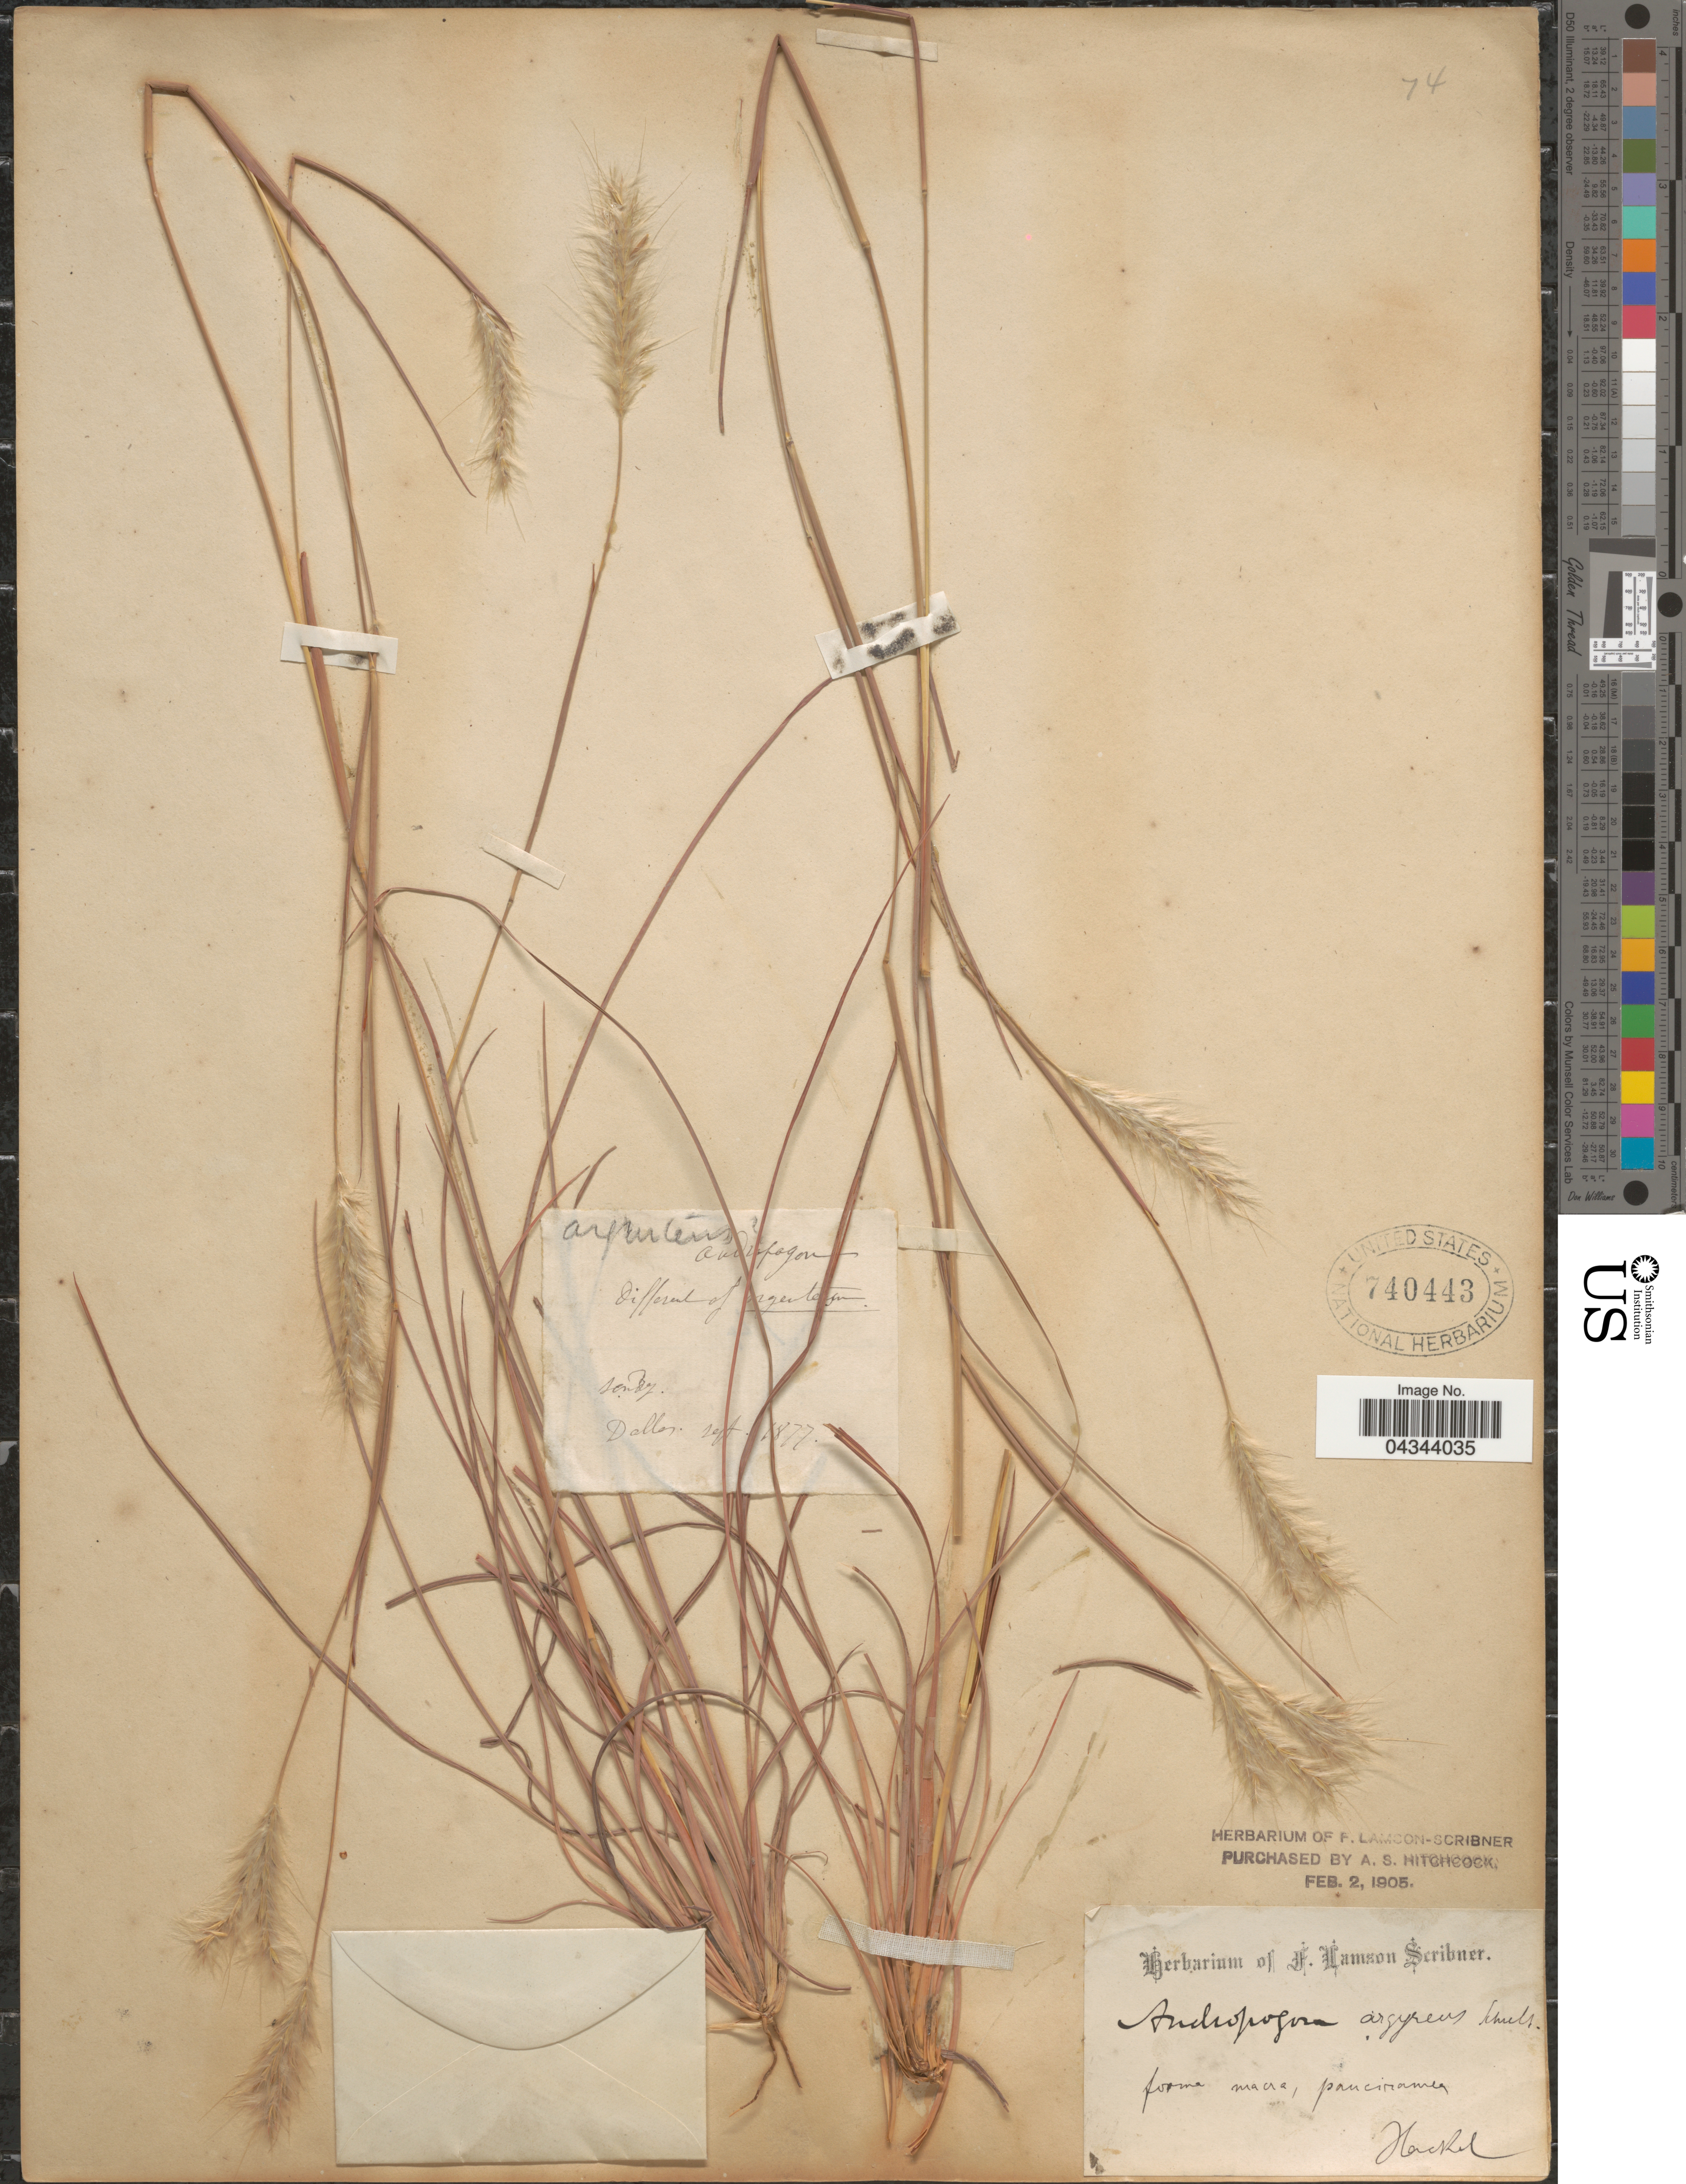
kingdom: Plantae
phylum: Tracheophyta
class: Liliopsida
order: Poales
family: Poaceae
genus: Andropogon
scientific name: Andropogon ternarius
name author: Michx.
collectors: -. Hackel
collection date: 1877-09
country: United States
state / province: Texas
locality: Dallas.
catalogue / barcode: US 740443